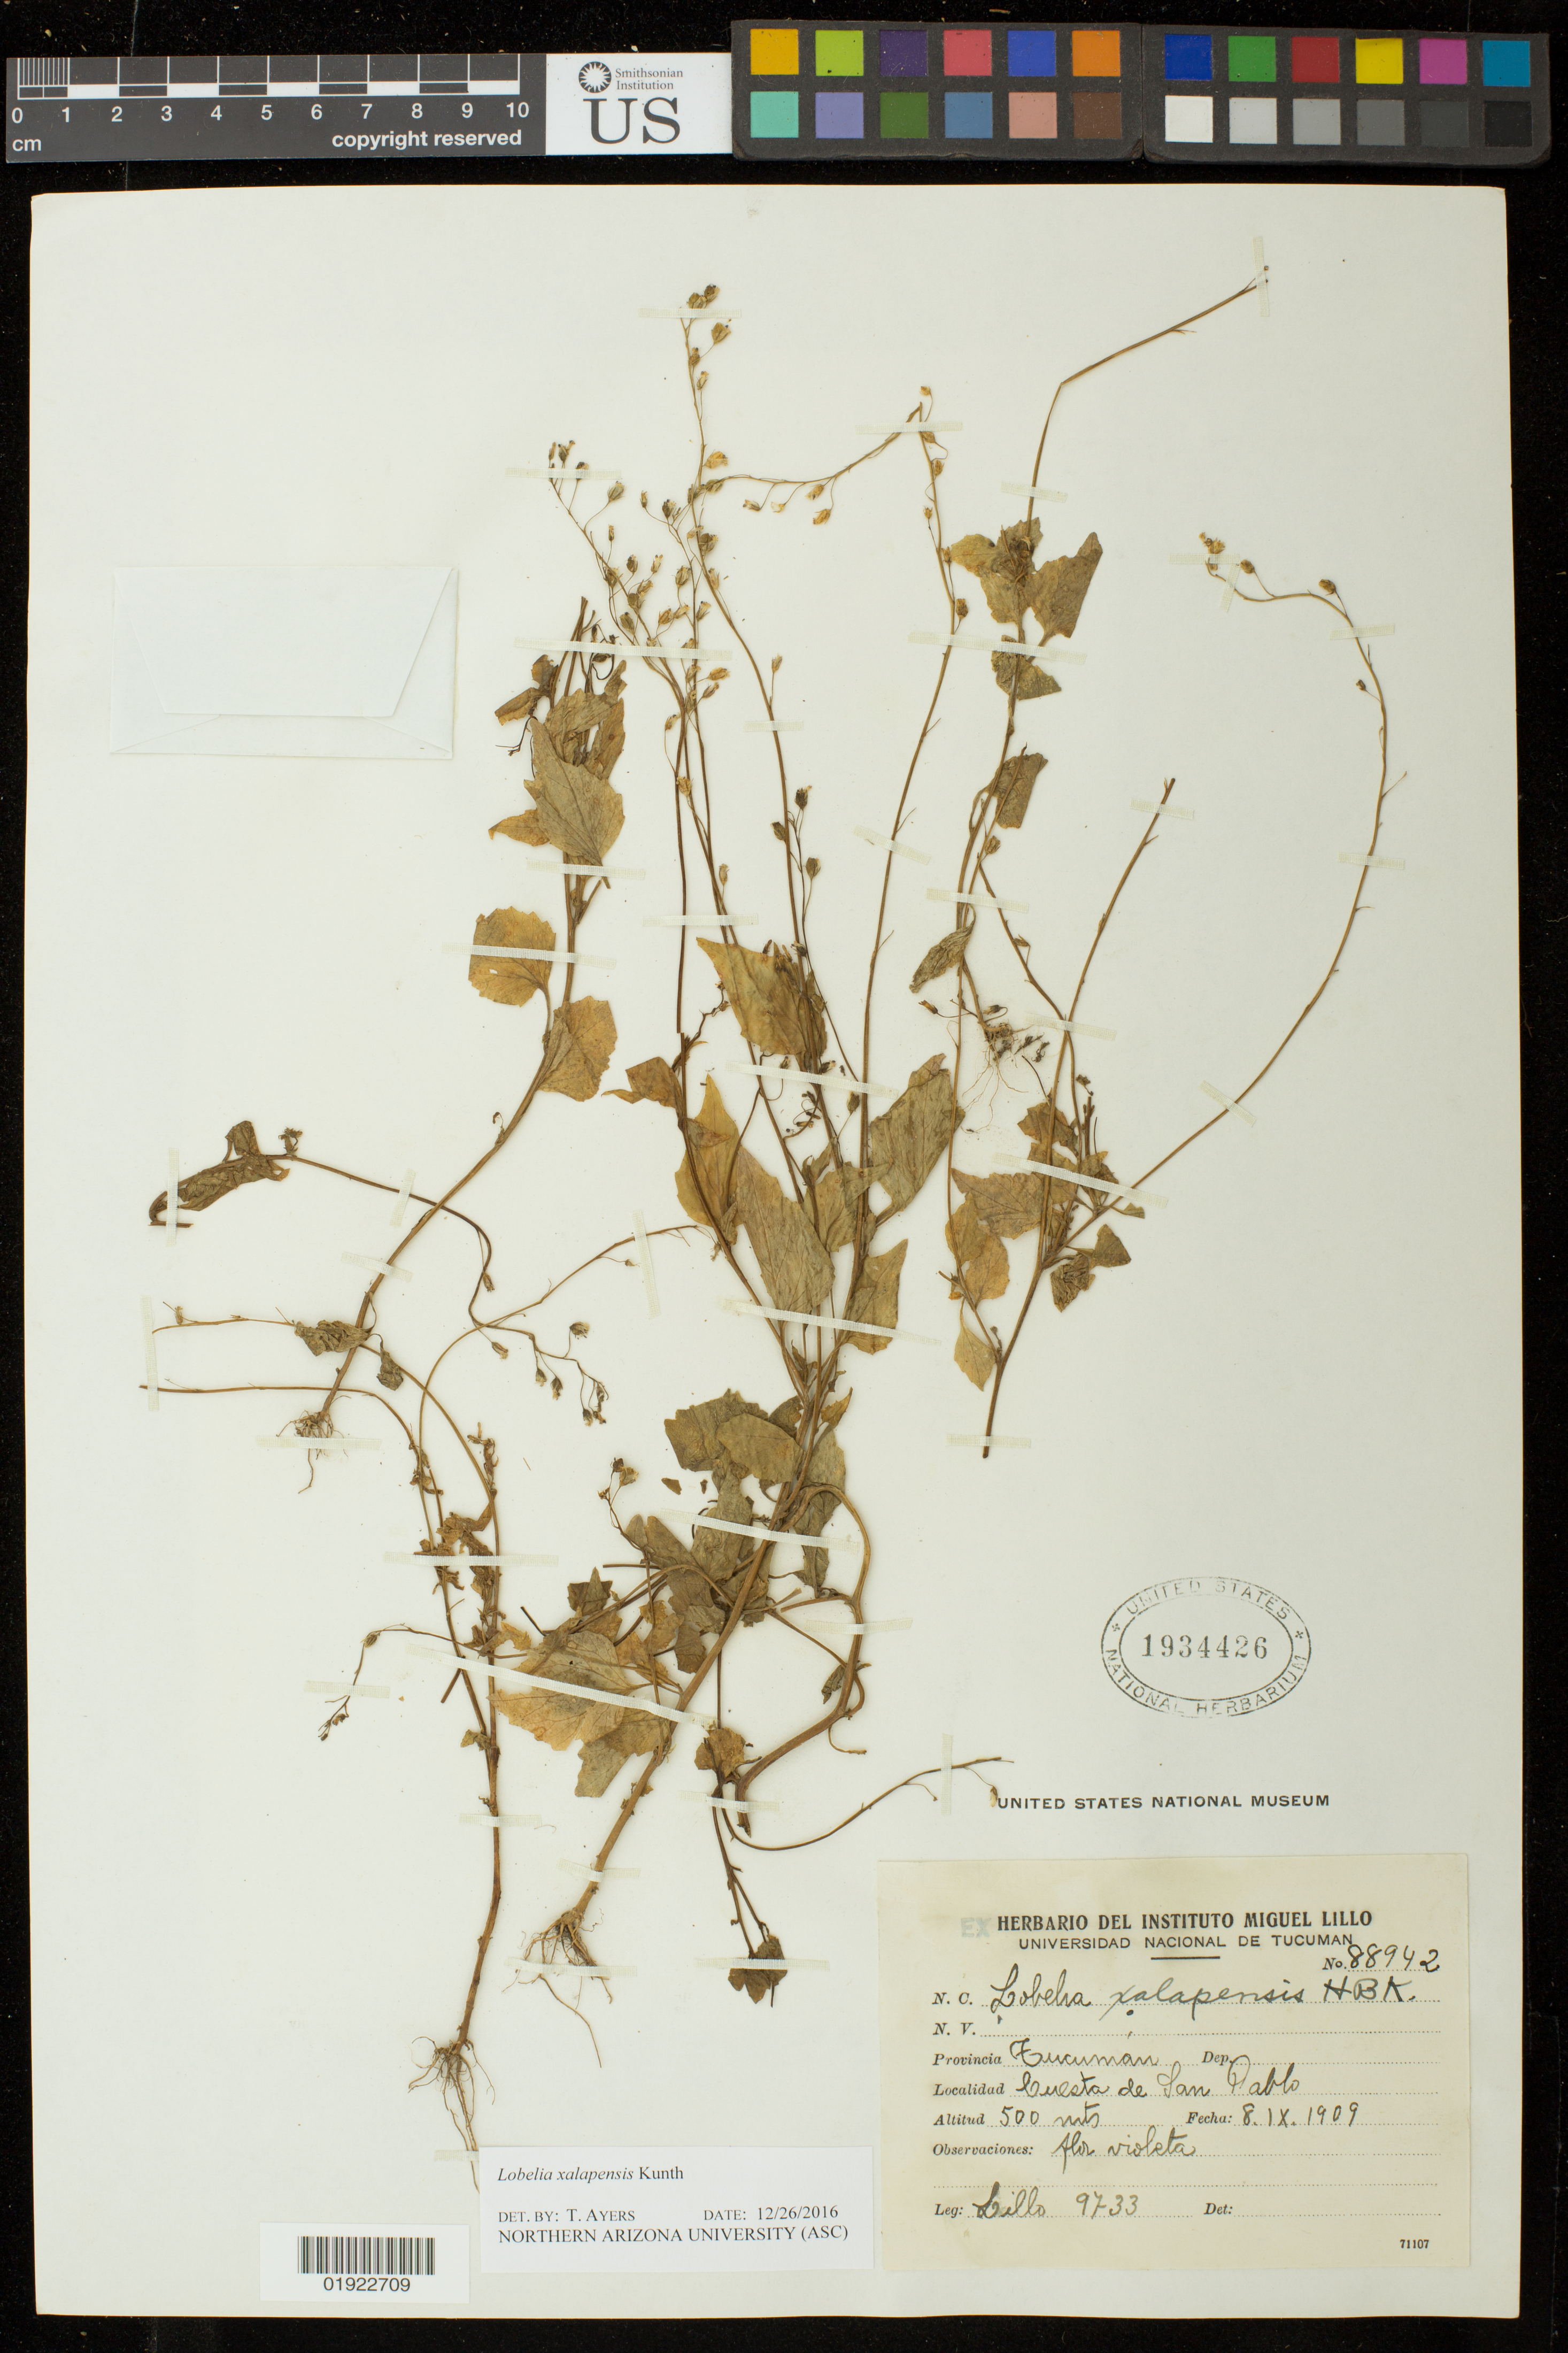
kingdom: Plantae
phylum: Tracheophyta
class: Magnoliopsida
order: Asterales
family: Campanulaceae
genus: Lobelia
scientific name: Lobelia xalapensis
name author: Kunth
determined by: Ayers, Tina J.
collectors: M. Lillo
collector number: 9733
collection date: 1909-09-08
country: Argentina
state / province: Tucuman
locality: Cuesta de San Pablo.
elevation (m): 500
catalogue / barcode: US 1934426